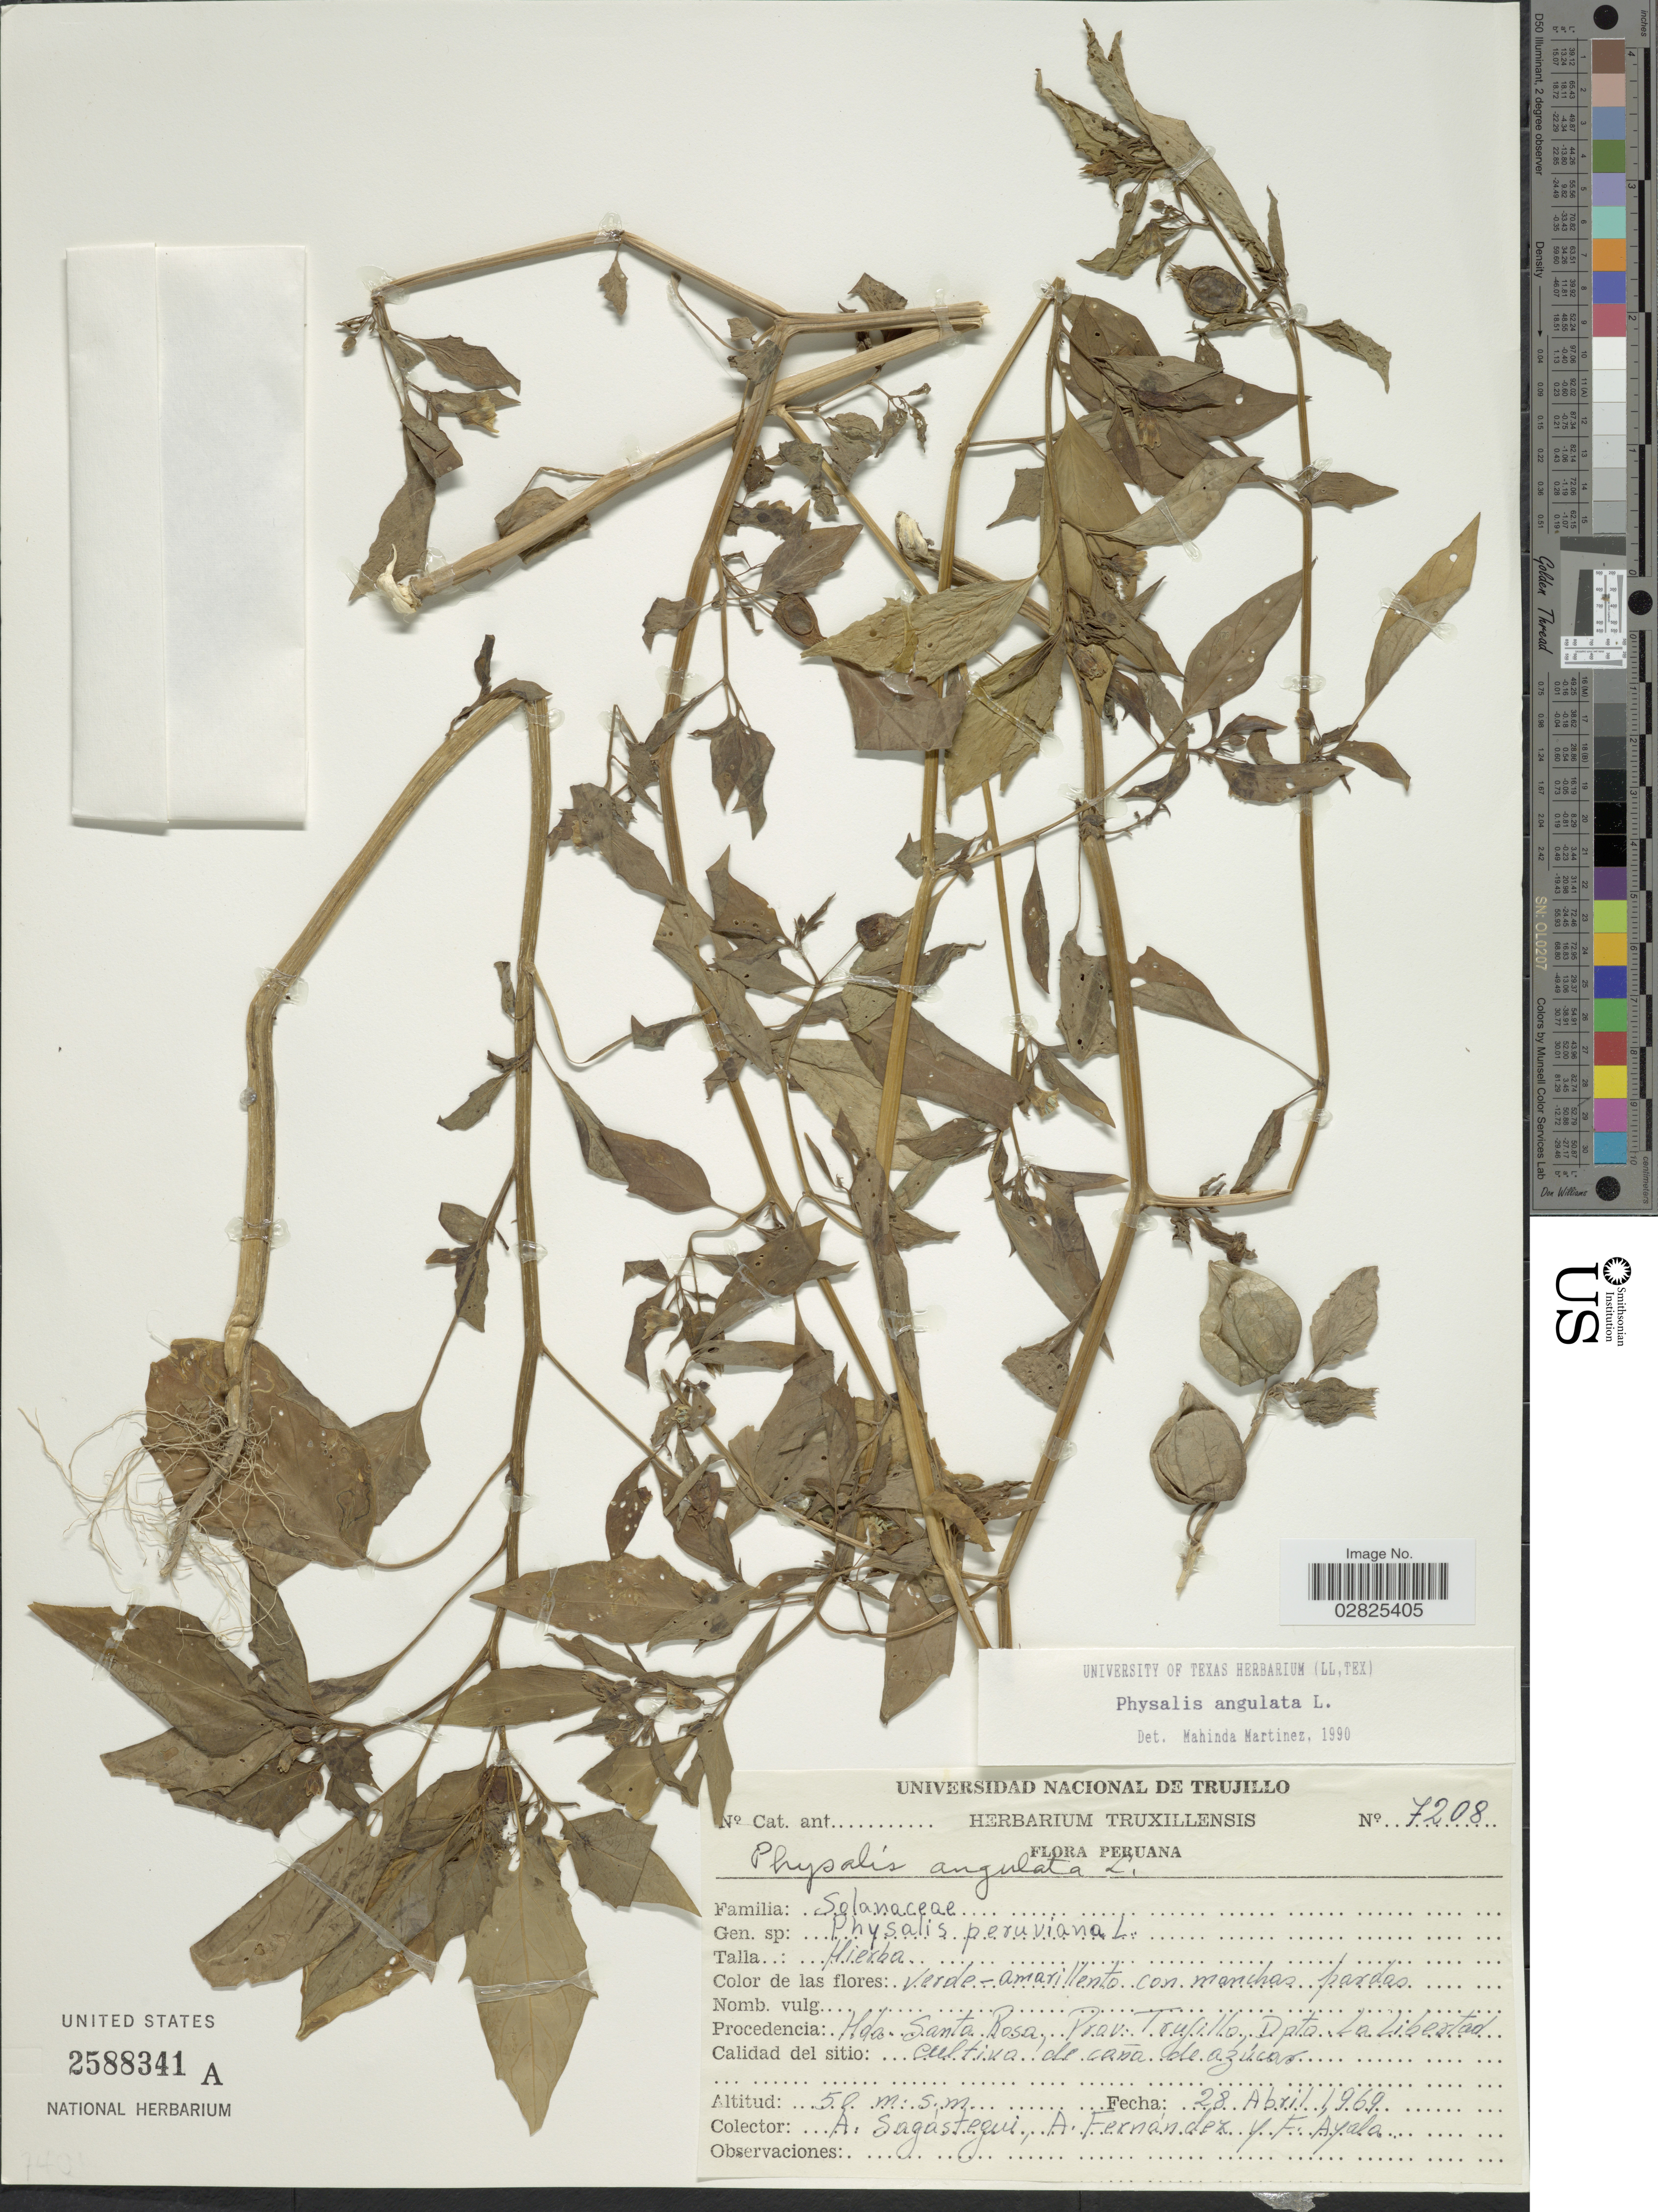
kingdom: Plantae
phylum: Tracheophyta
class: Magnoliopsida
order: Solanales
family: Solanaceae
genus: Physalis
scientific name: Physalis angulata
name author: L.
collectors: A. Sagástegui A., A. Fernández & F. Ayala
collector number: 7208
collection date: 1969-04-28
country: Peru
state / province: La Libertad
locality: Procedencia: Hda.Santa Rosa, Prov. Trujillo, Dpto. La libertad.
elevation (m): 50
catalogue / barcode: US 2588341A